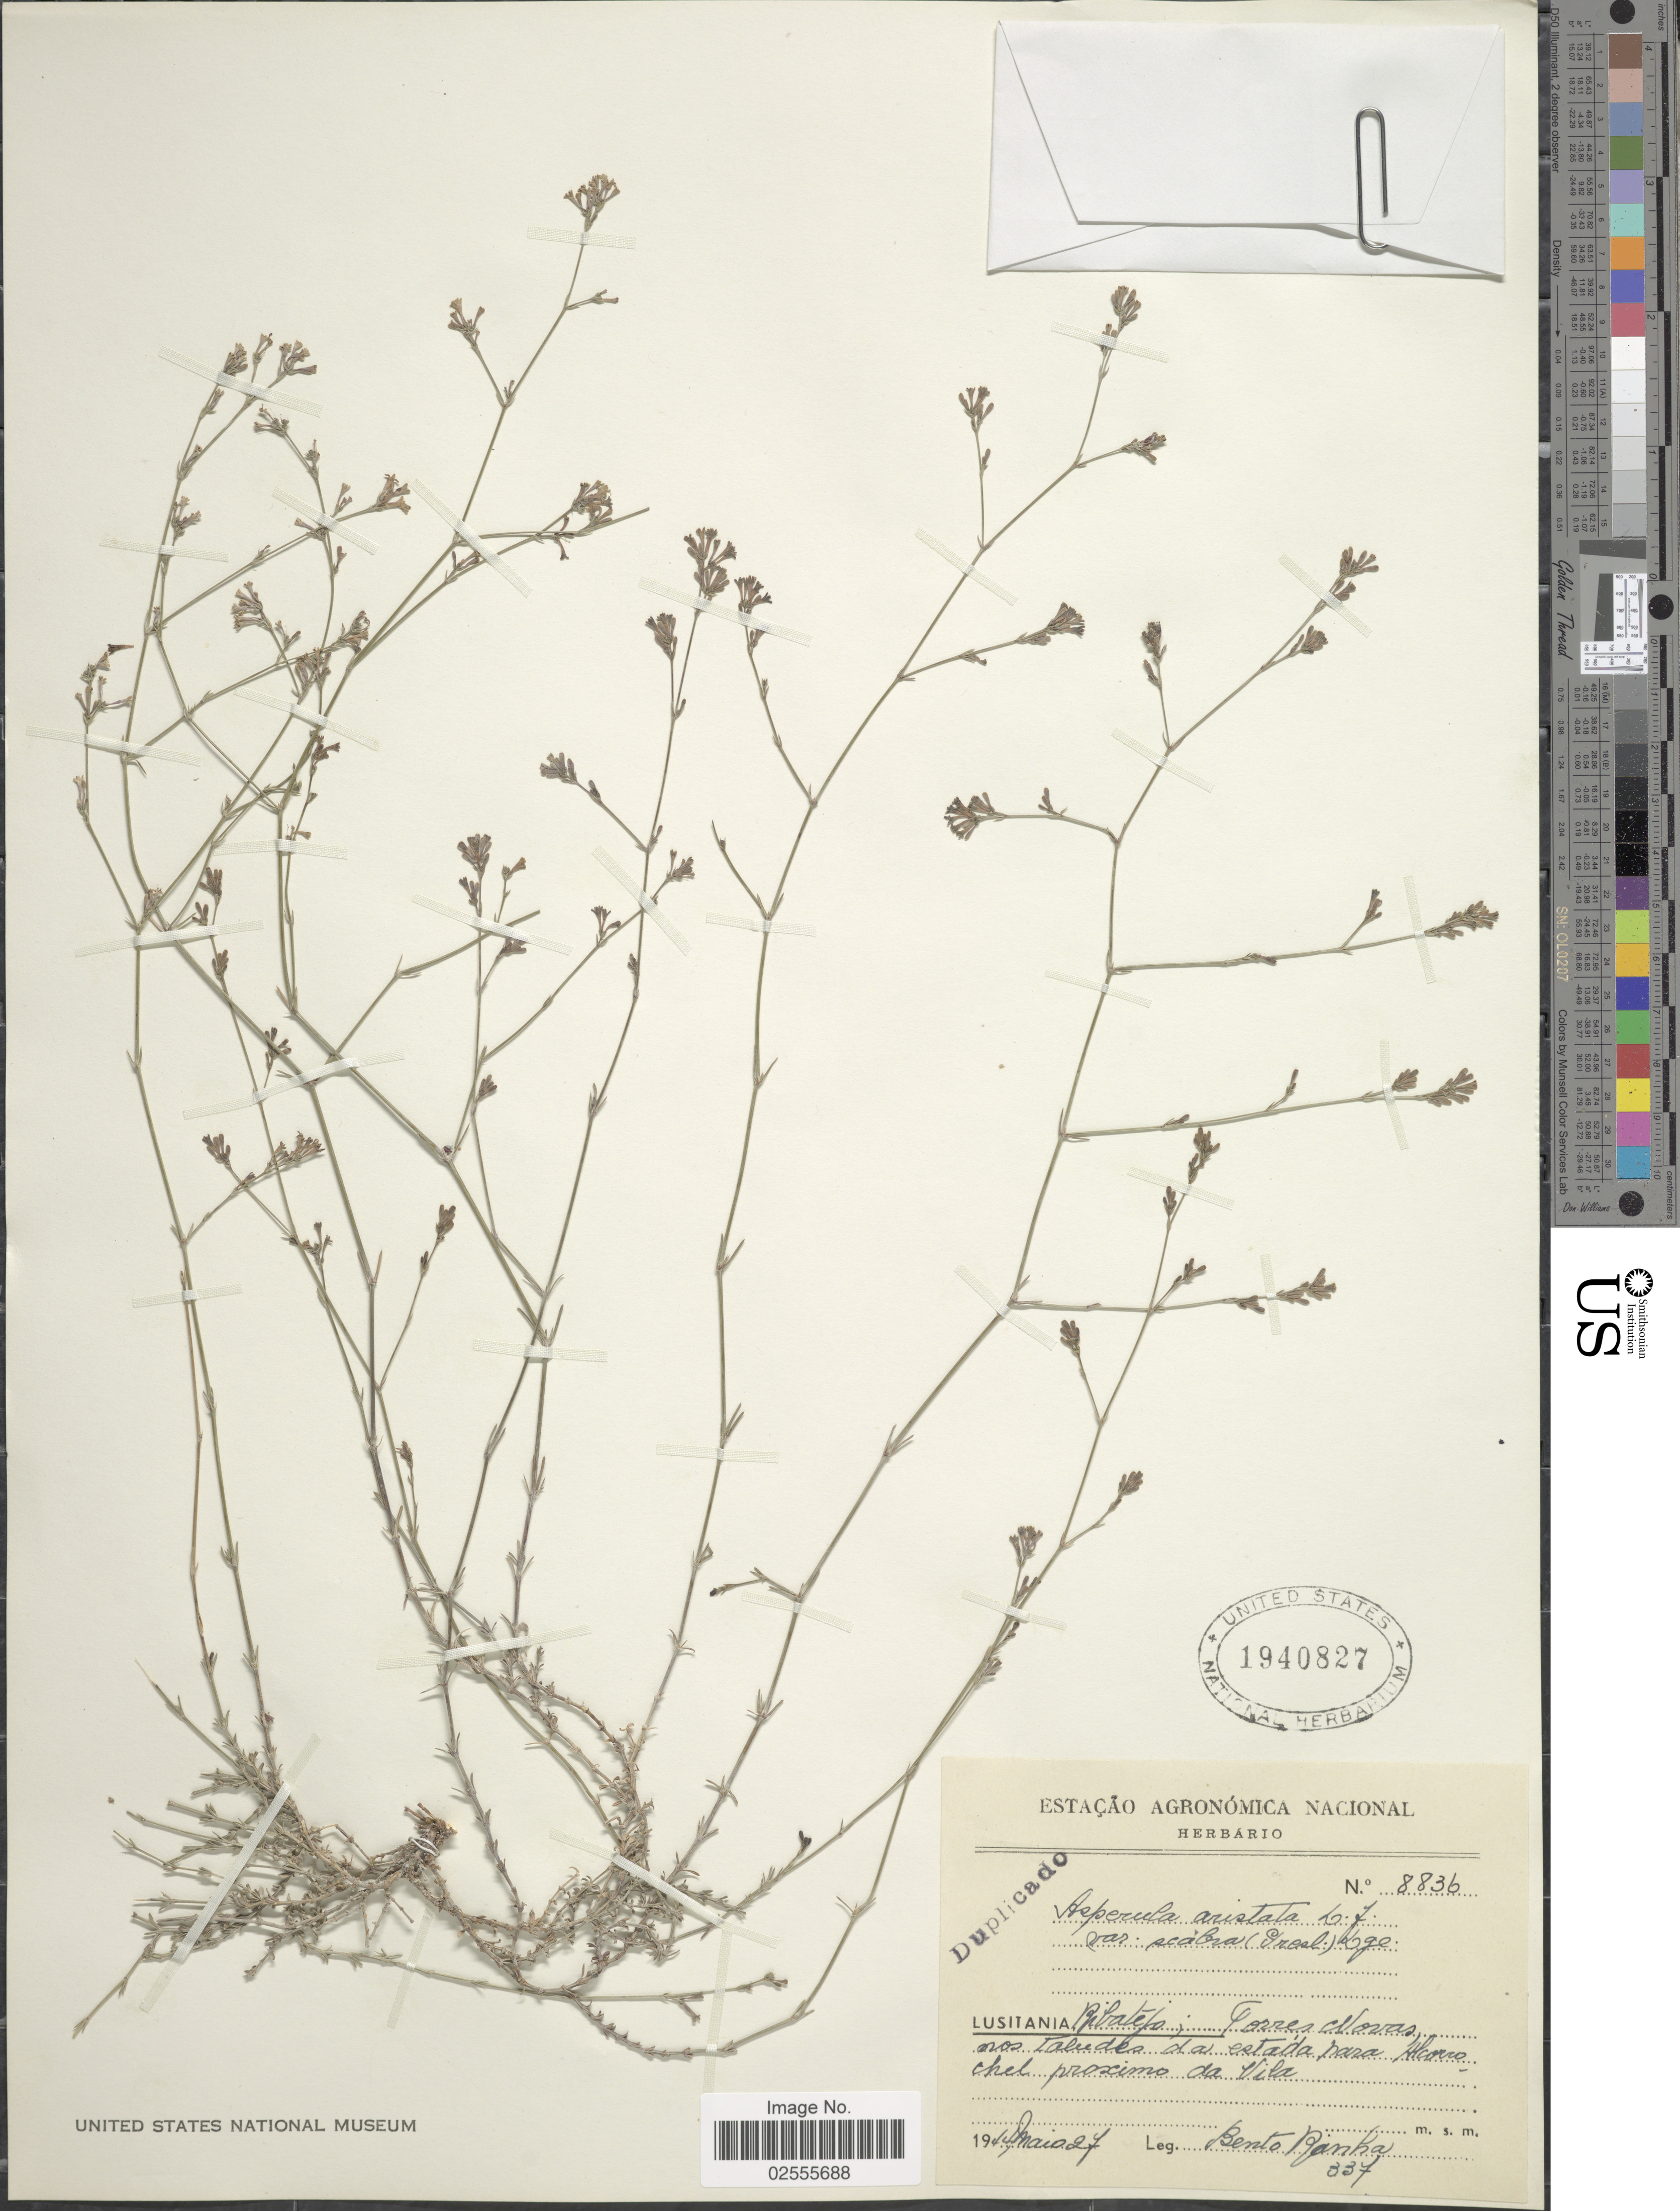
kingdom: Plantae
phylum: Tracheophyta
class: Magnoliopsida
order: Gentianales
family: Rubiaceae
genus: Asperula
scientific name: Asperula aristata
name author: L. f.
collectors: B. Rainha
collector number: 8836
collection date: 1944-05-27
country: Portugal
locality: Lusitania, Ribates, Forres Novaes, nos Paludes da estada para Alcorochel proximo da Vila. [interpreted]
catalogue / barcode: US 1940827